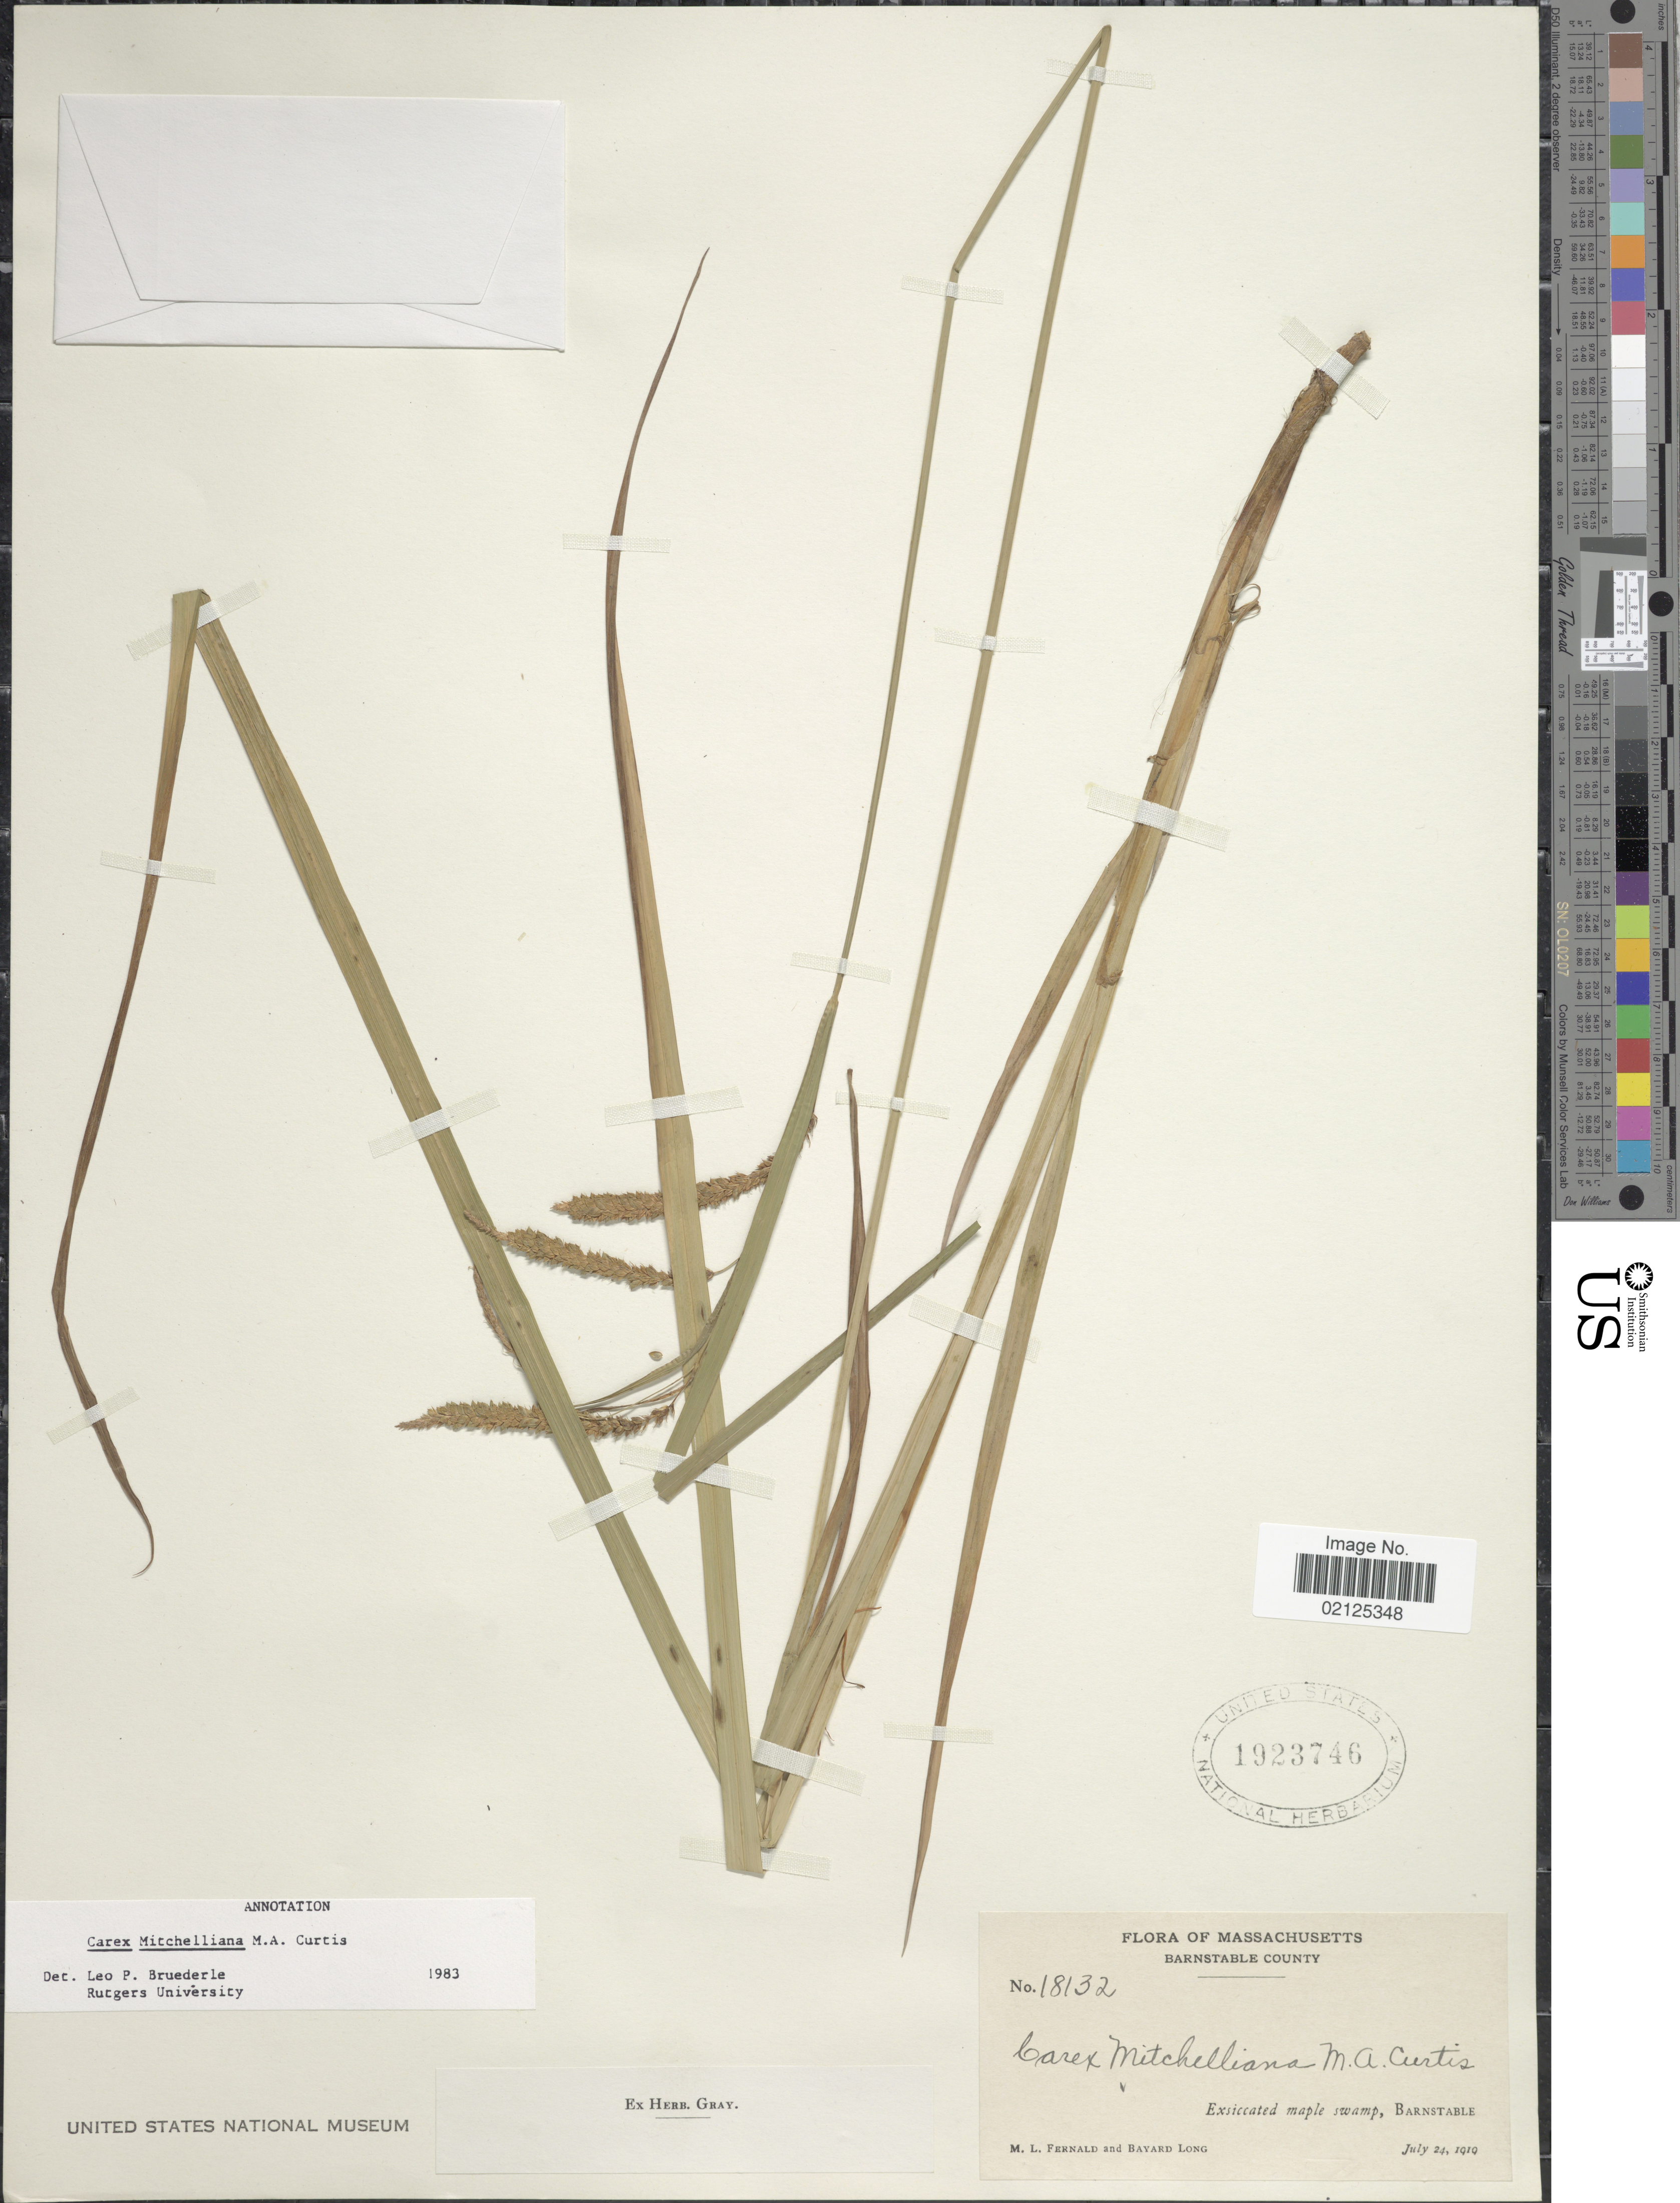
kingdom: Plantae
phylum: Tracheophyta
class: Liliopsida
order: Poales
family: Cyperaceae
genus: Carex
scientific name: Carex mitchelliana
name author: M.A. Curtis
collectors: M. L. Fernald & B. Long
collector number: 18132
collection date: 1919-07-24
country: United States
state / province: Massachusetts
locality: Barnstable County, Exsiccated maple swamp, Barnstable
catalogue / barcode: US 1923746